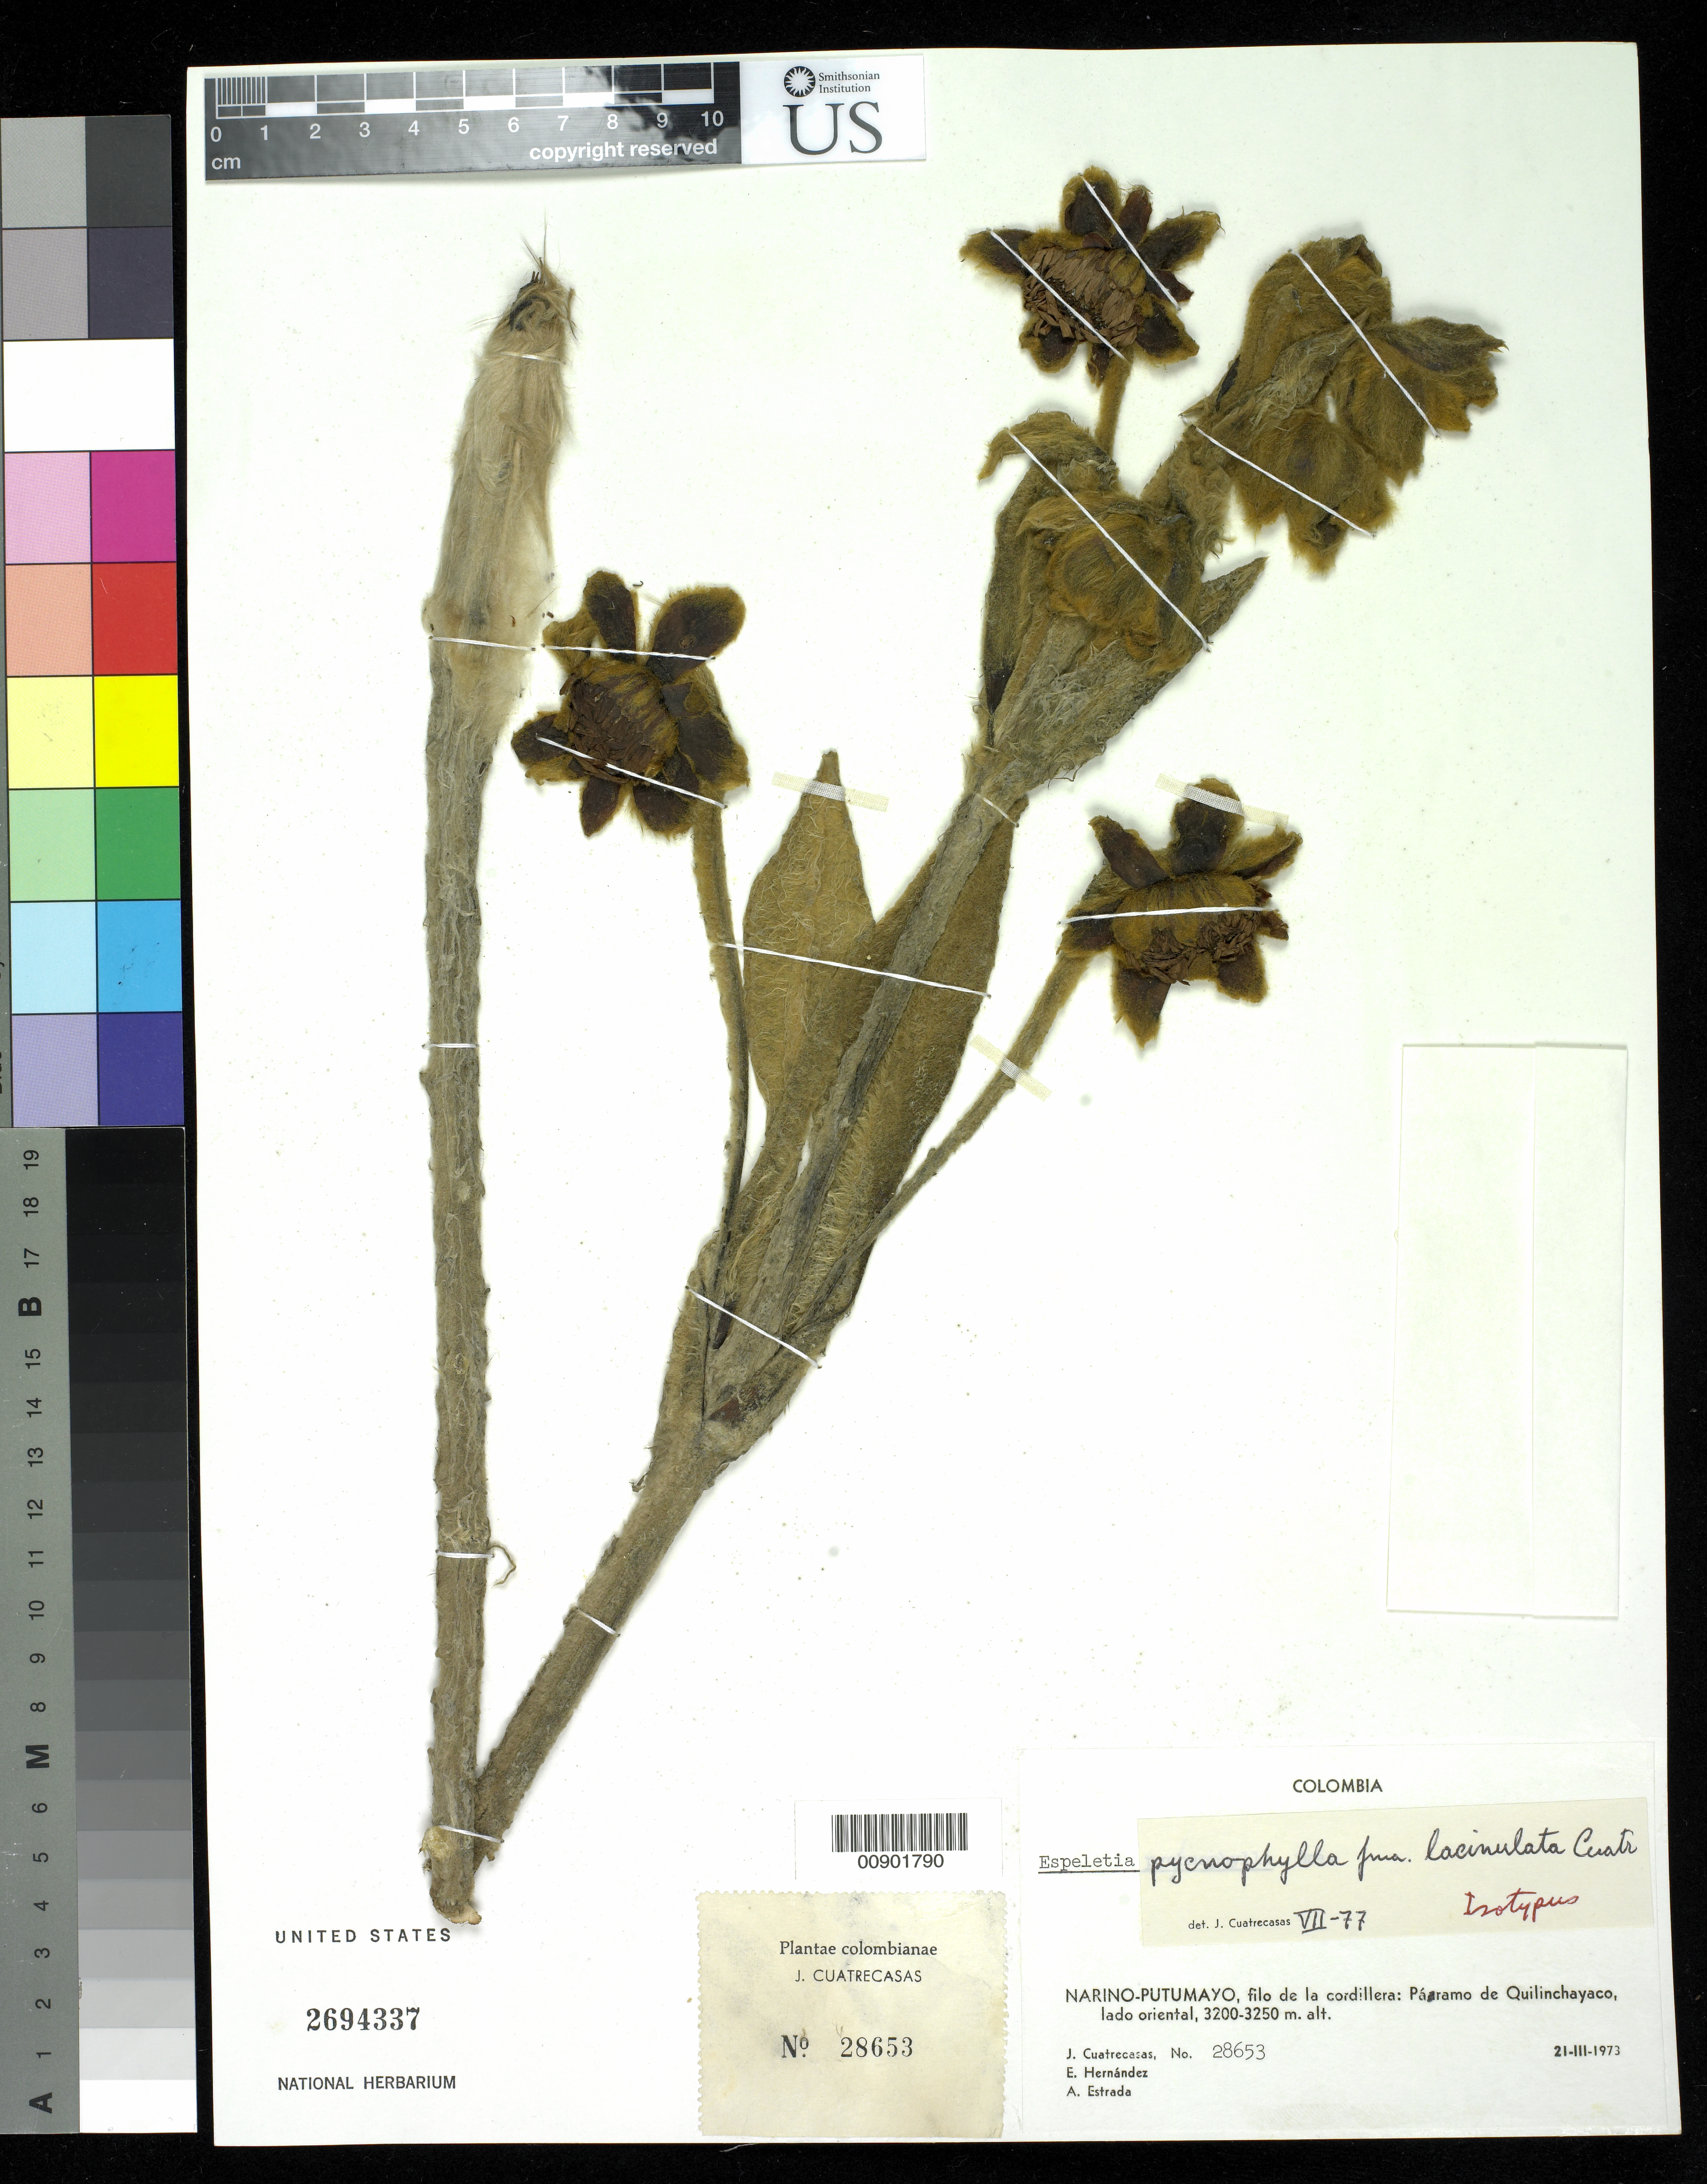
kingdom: Plantae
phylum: Tracheophyta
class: Magnoliopsida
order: Asterales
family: Asteraceae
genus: Espeletia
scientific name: Espeletia pycnophylla var. lacinulata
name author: Cuatrec.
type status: Isotype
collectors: J. Cuatrecasas, E. Hernández & A. Estrada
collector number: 28653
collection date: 1973-03-21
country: Colombia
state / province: Nariño / Putumayo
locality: Filo de la cordillera: Páramo de Quilinchayaco, lado oriental.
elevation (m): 3200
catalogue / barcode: US 2694337